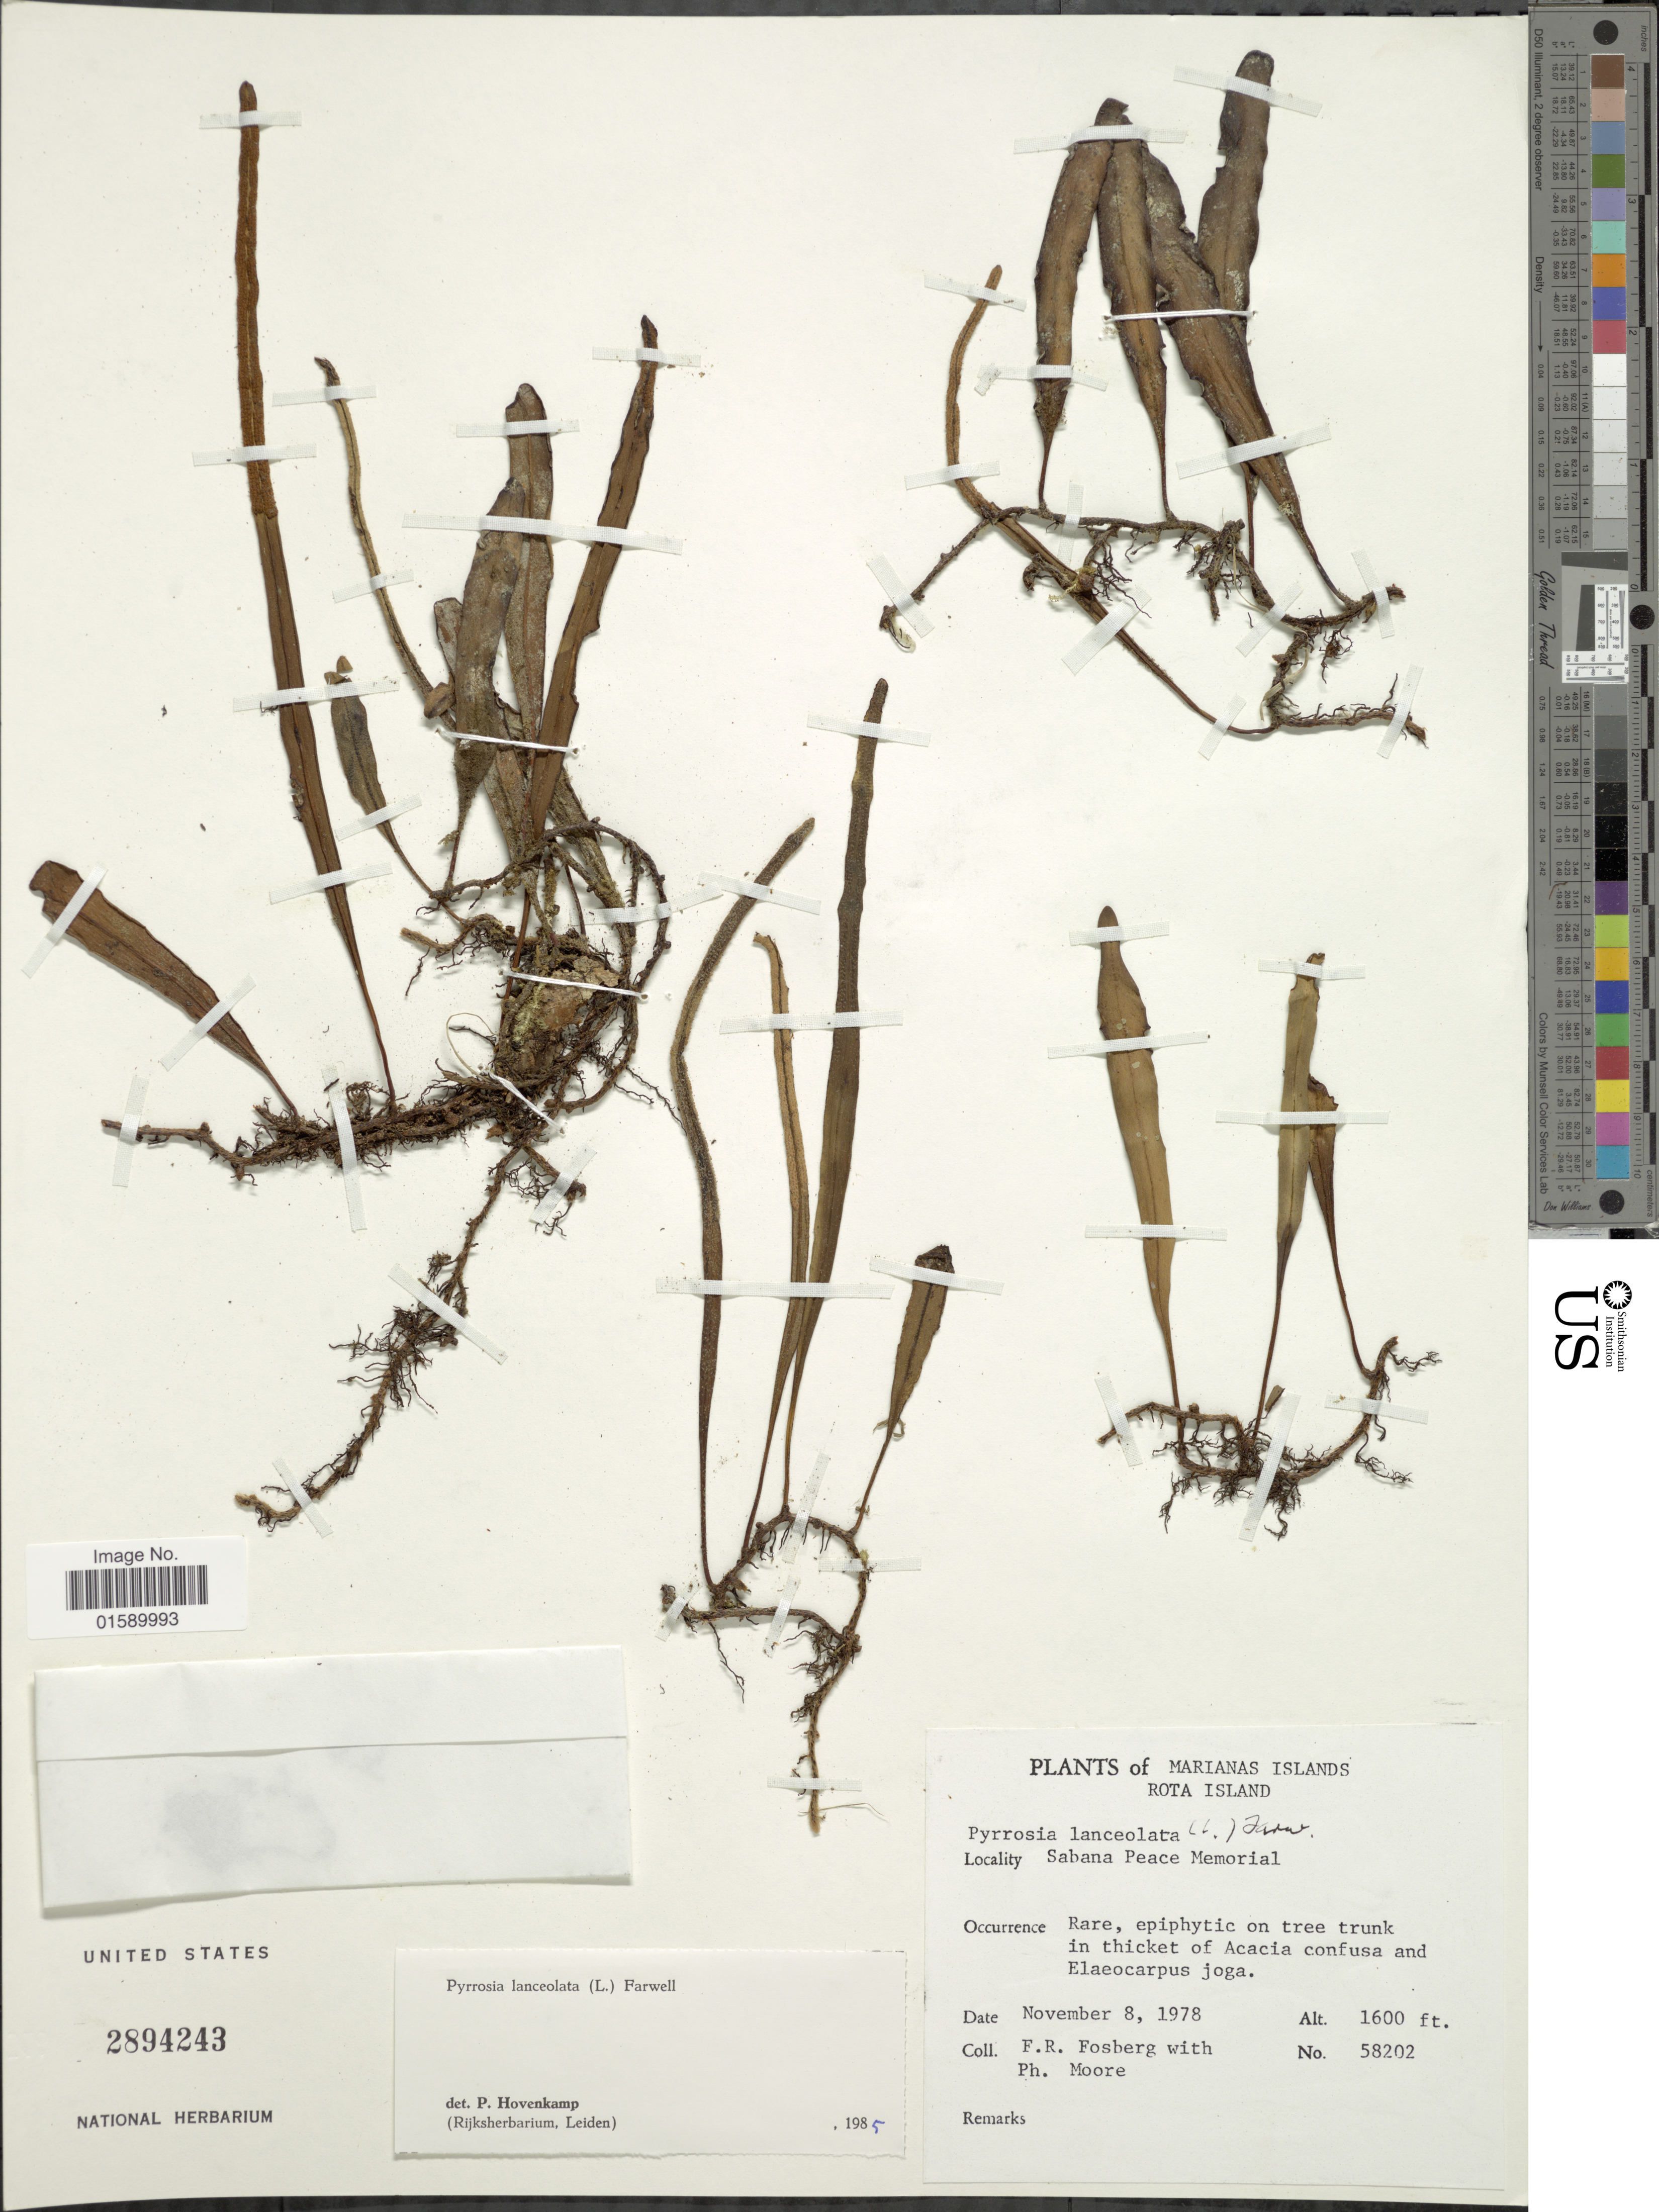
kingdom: Plantae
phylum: Tracheophyta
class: Polypodiopsida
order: Polypodiales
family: Polypodiaceae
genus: Pyrrosia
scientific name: Pyrrosia lanceolata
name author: (L.) Farw.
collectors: F. R. Fosberg & P. Moore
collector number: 58202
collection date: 1978-11-08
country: Northern Mariana Islands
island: Rota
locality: Rota Island. Sabana Peace Memorial.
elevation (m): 488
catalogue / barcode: US 2894243